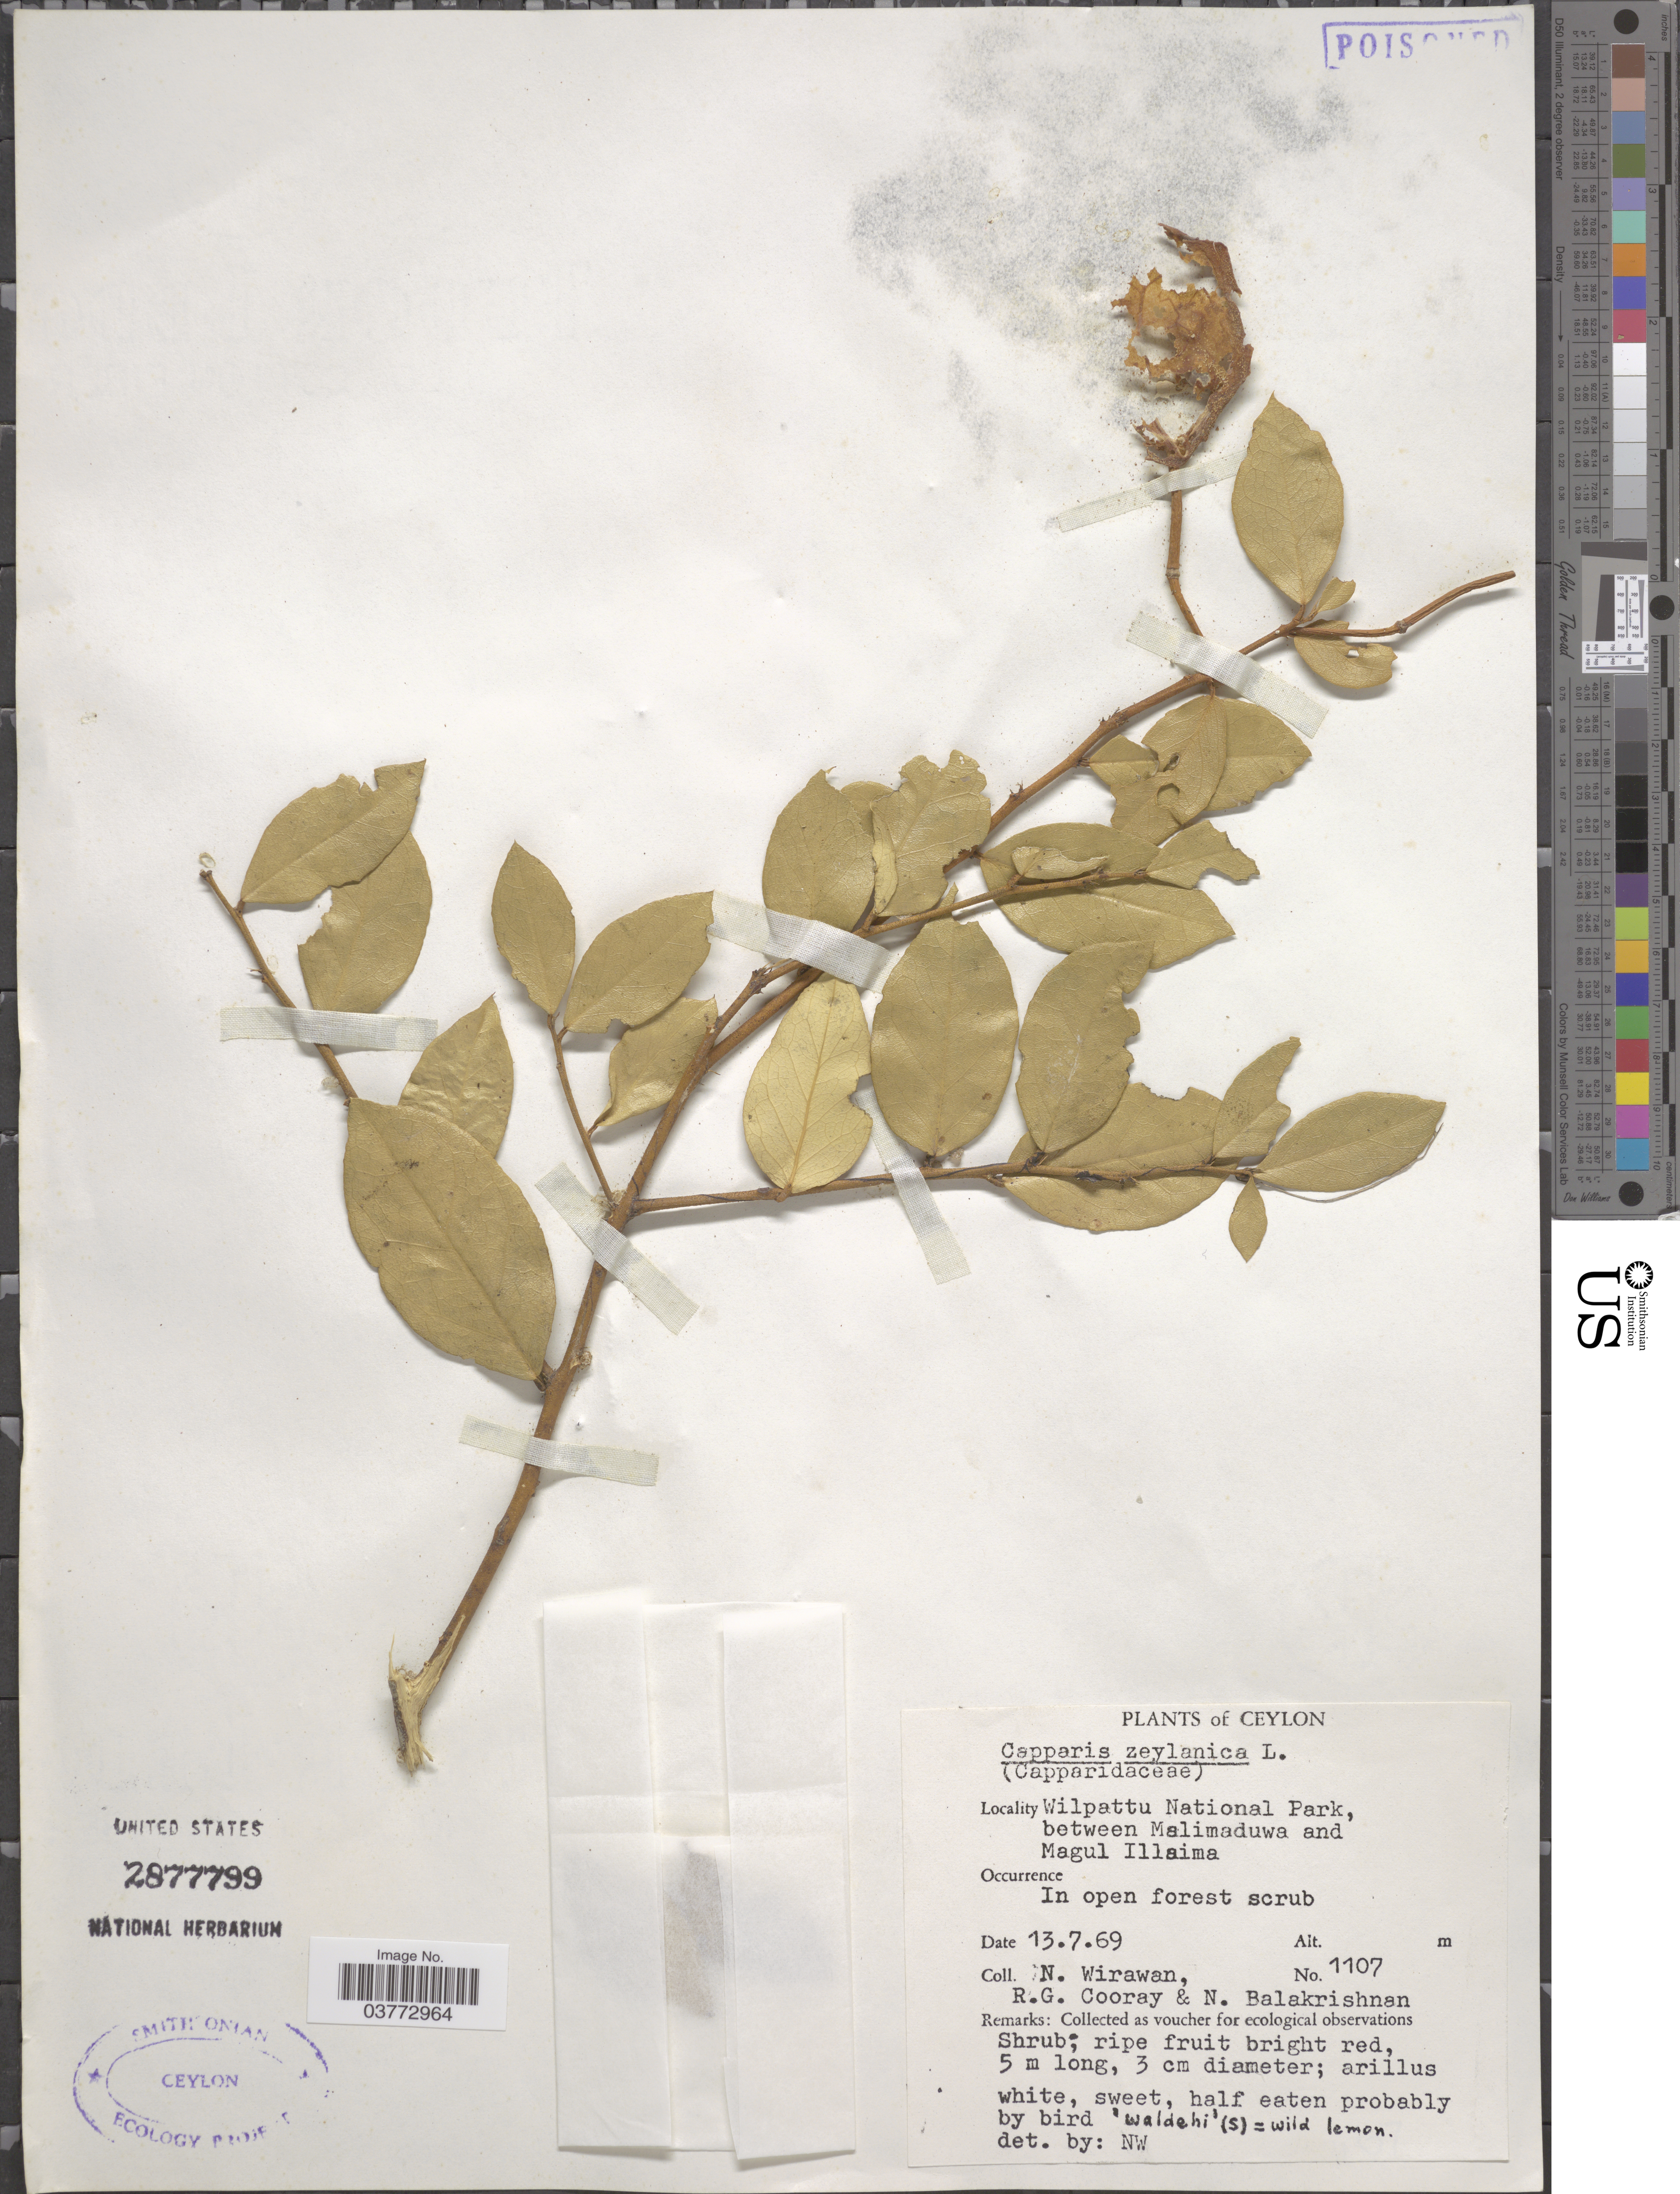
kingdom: Plantae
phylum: Tracheophyta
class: Magnoliopsida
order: Brassicales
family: Capparaceae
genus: Capparis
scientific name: Capparis zeylanica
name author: L.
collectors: N. Wirawan, R. Cooray & N. Balakrishnan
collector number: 1107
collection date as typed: Transcribed d/m/y: 13/7/69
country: Sri Lanka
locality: Ceylon. Wilpattu National Park, between Malimaduwa and Magul Illaima.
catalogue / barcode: US 2877799